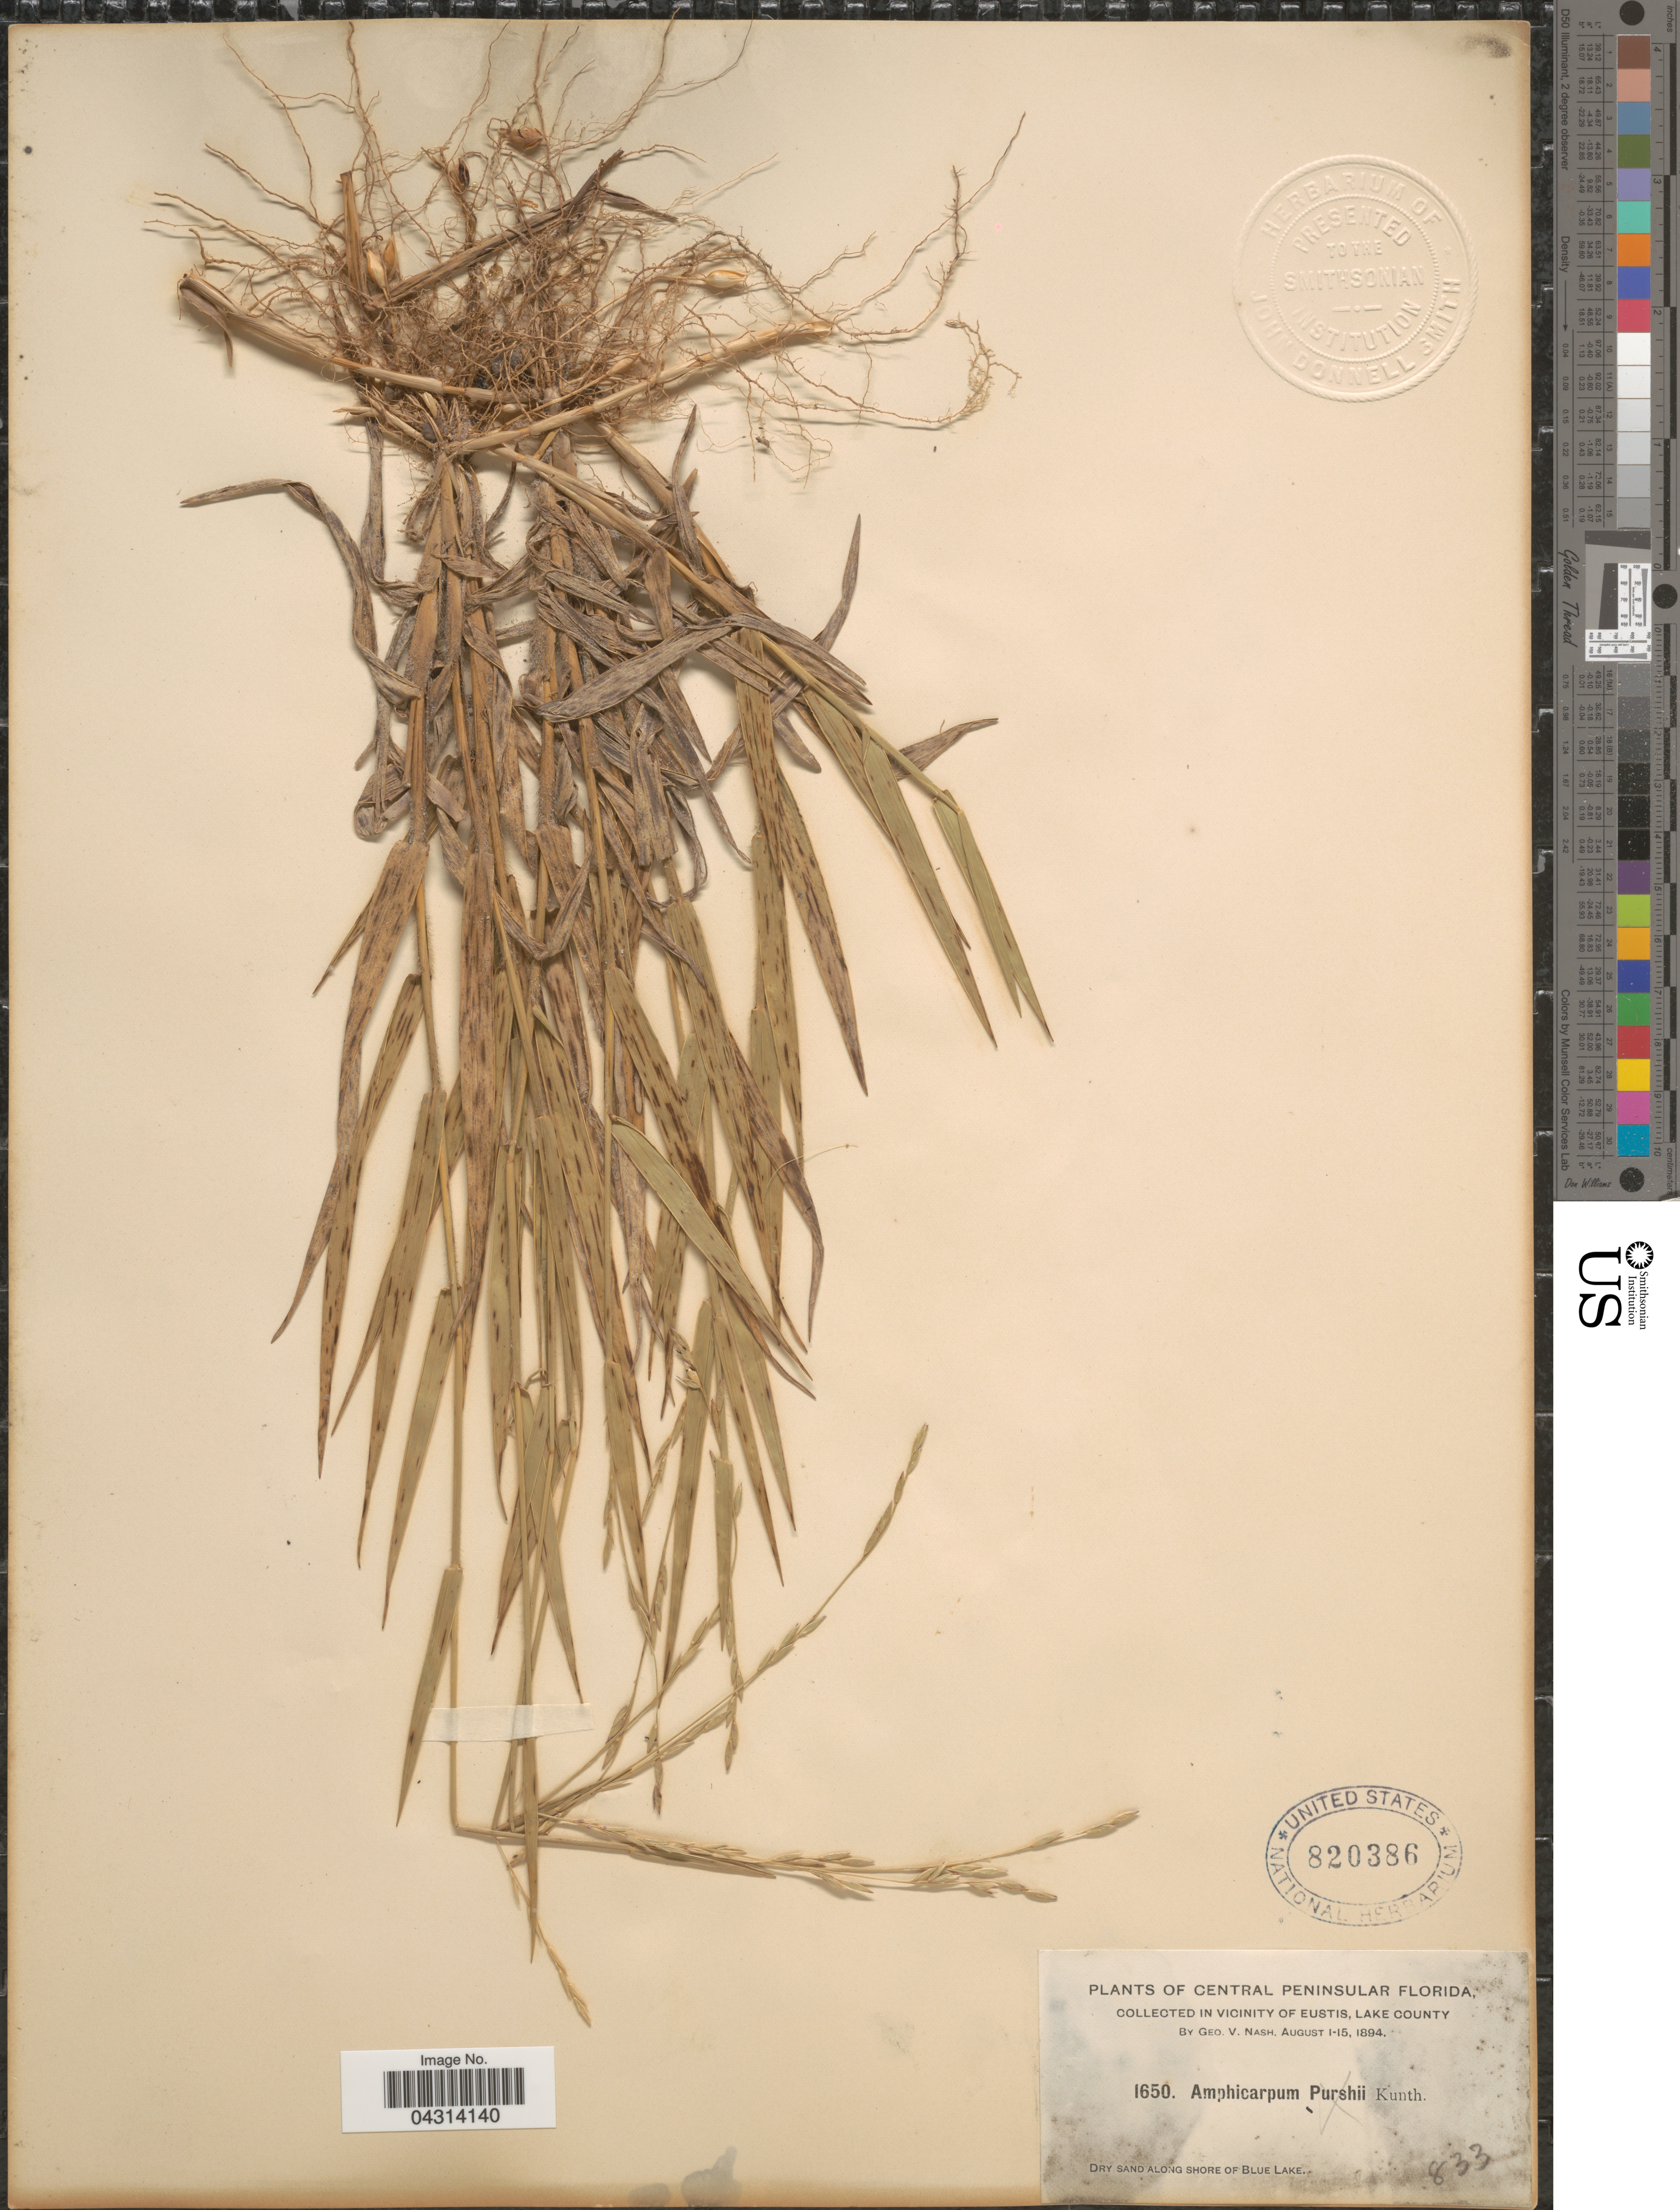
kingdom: Plantae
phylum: Tracheophyta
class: Liliopsida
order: Poales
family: Poaceae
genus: Amphicarpum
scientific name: Amphicarpum muhlenbergianum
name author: (Schult.) Hitchc.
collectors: G. V. Nash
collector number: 1650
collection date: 1894-08-01/1894-08-15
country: United States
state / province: Florida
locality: Central Peninsular Florida. In vicinity of Eustis, Lake County. Dry sand along shore of Blue Lake.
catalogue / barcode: US 820386